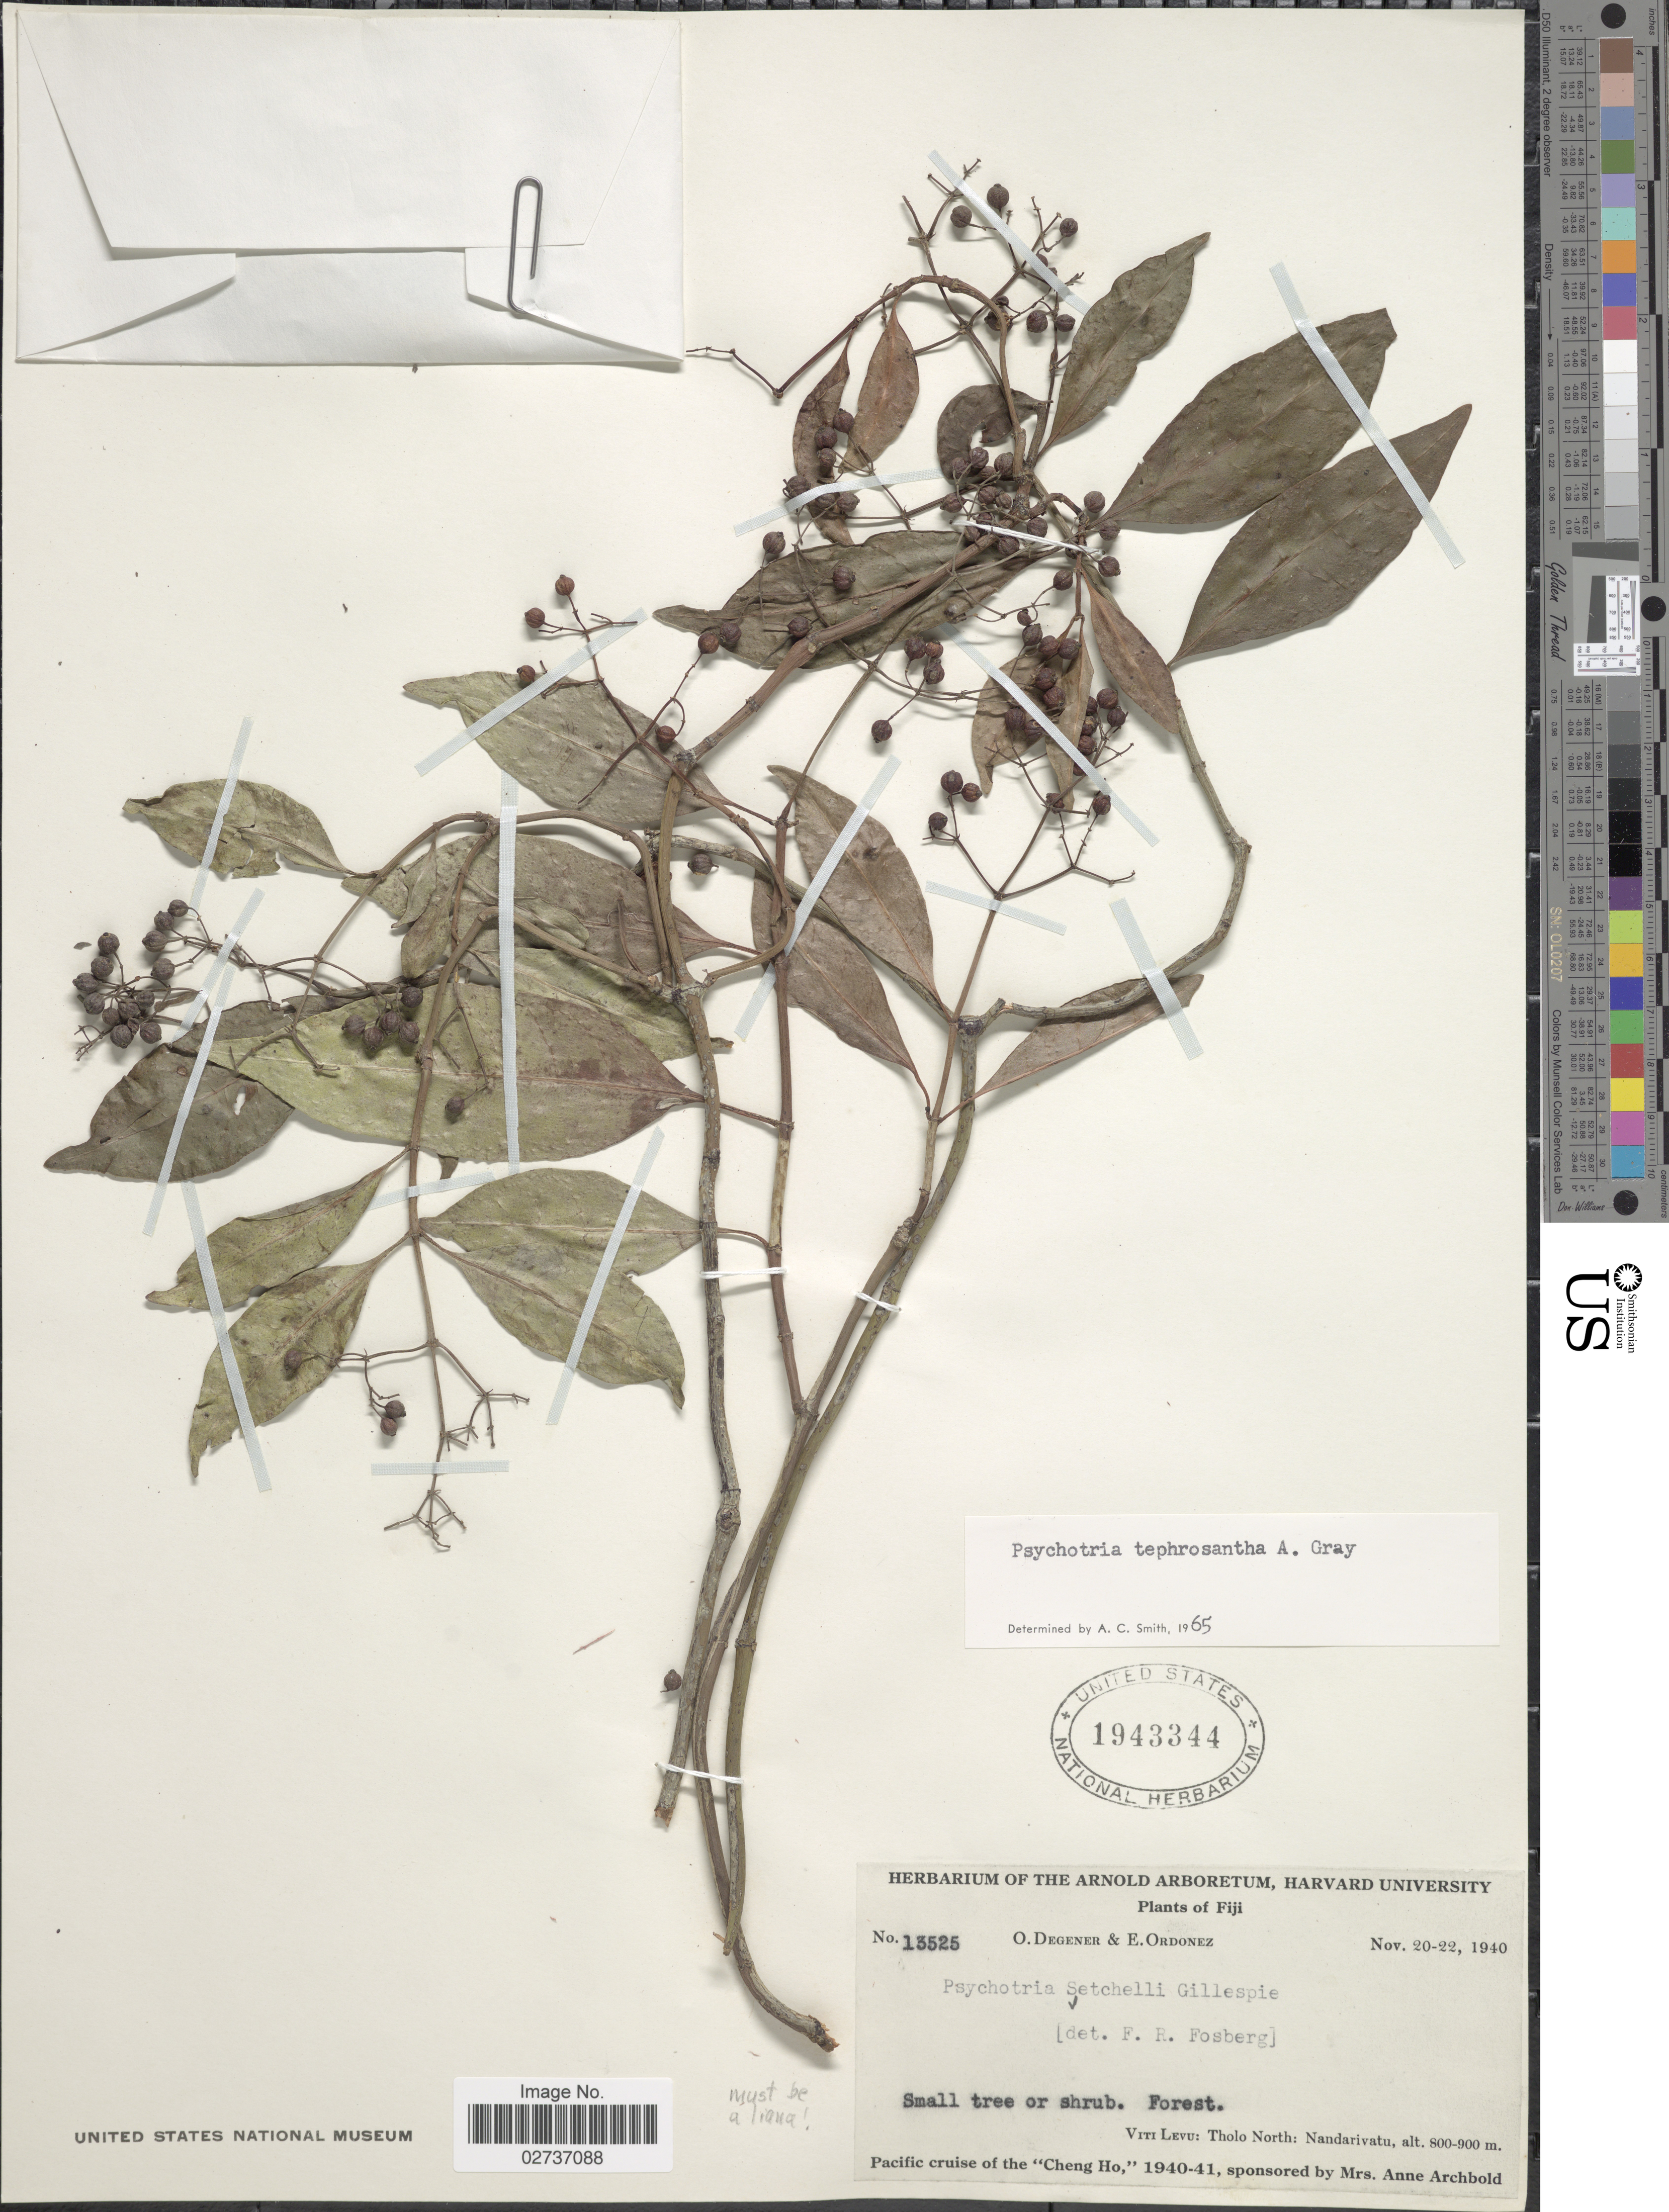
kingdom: Plantae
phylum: Tracheophyta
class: Magnoliopsida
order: Gentianales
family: Rubiaceae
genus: Psychotria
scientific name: Psychotria tephrosantha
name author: A. Gray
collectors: O. Degener & E. Ordonez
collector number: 13525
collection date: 1940-11-20/1940-11-22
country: Fiji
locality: Viti Levu: Tholo North: Vicinity of Nandarivatu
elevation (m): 800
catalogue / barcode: US 1943344